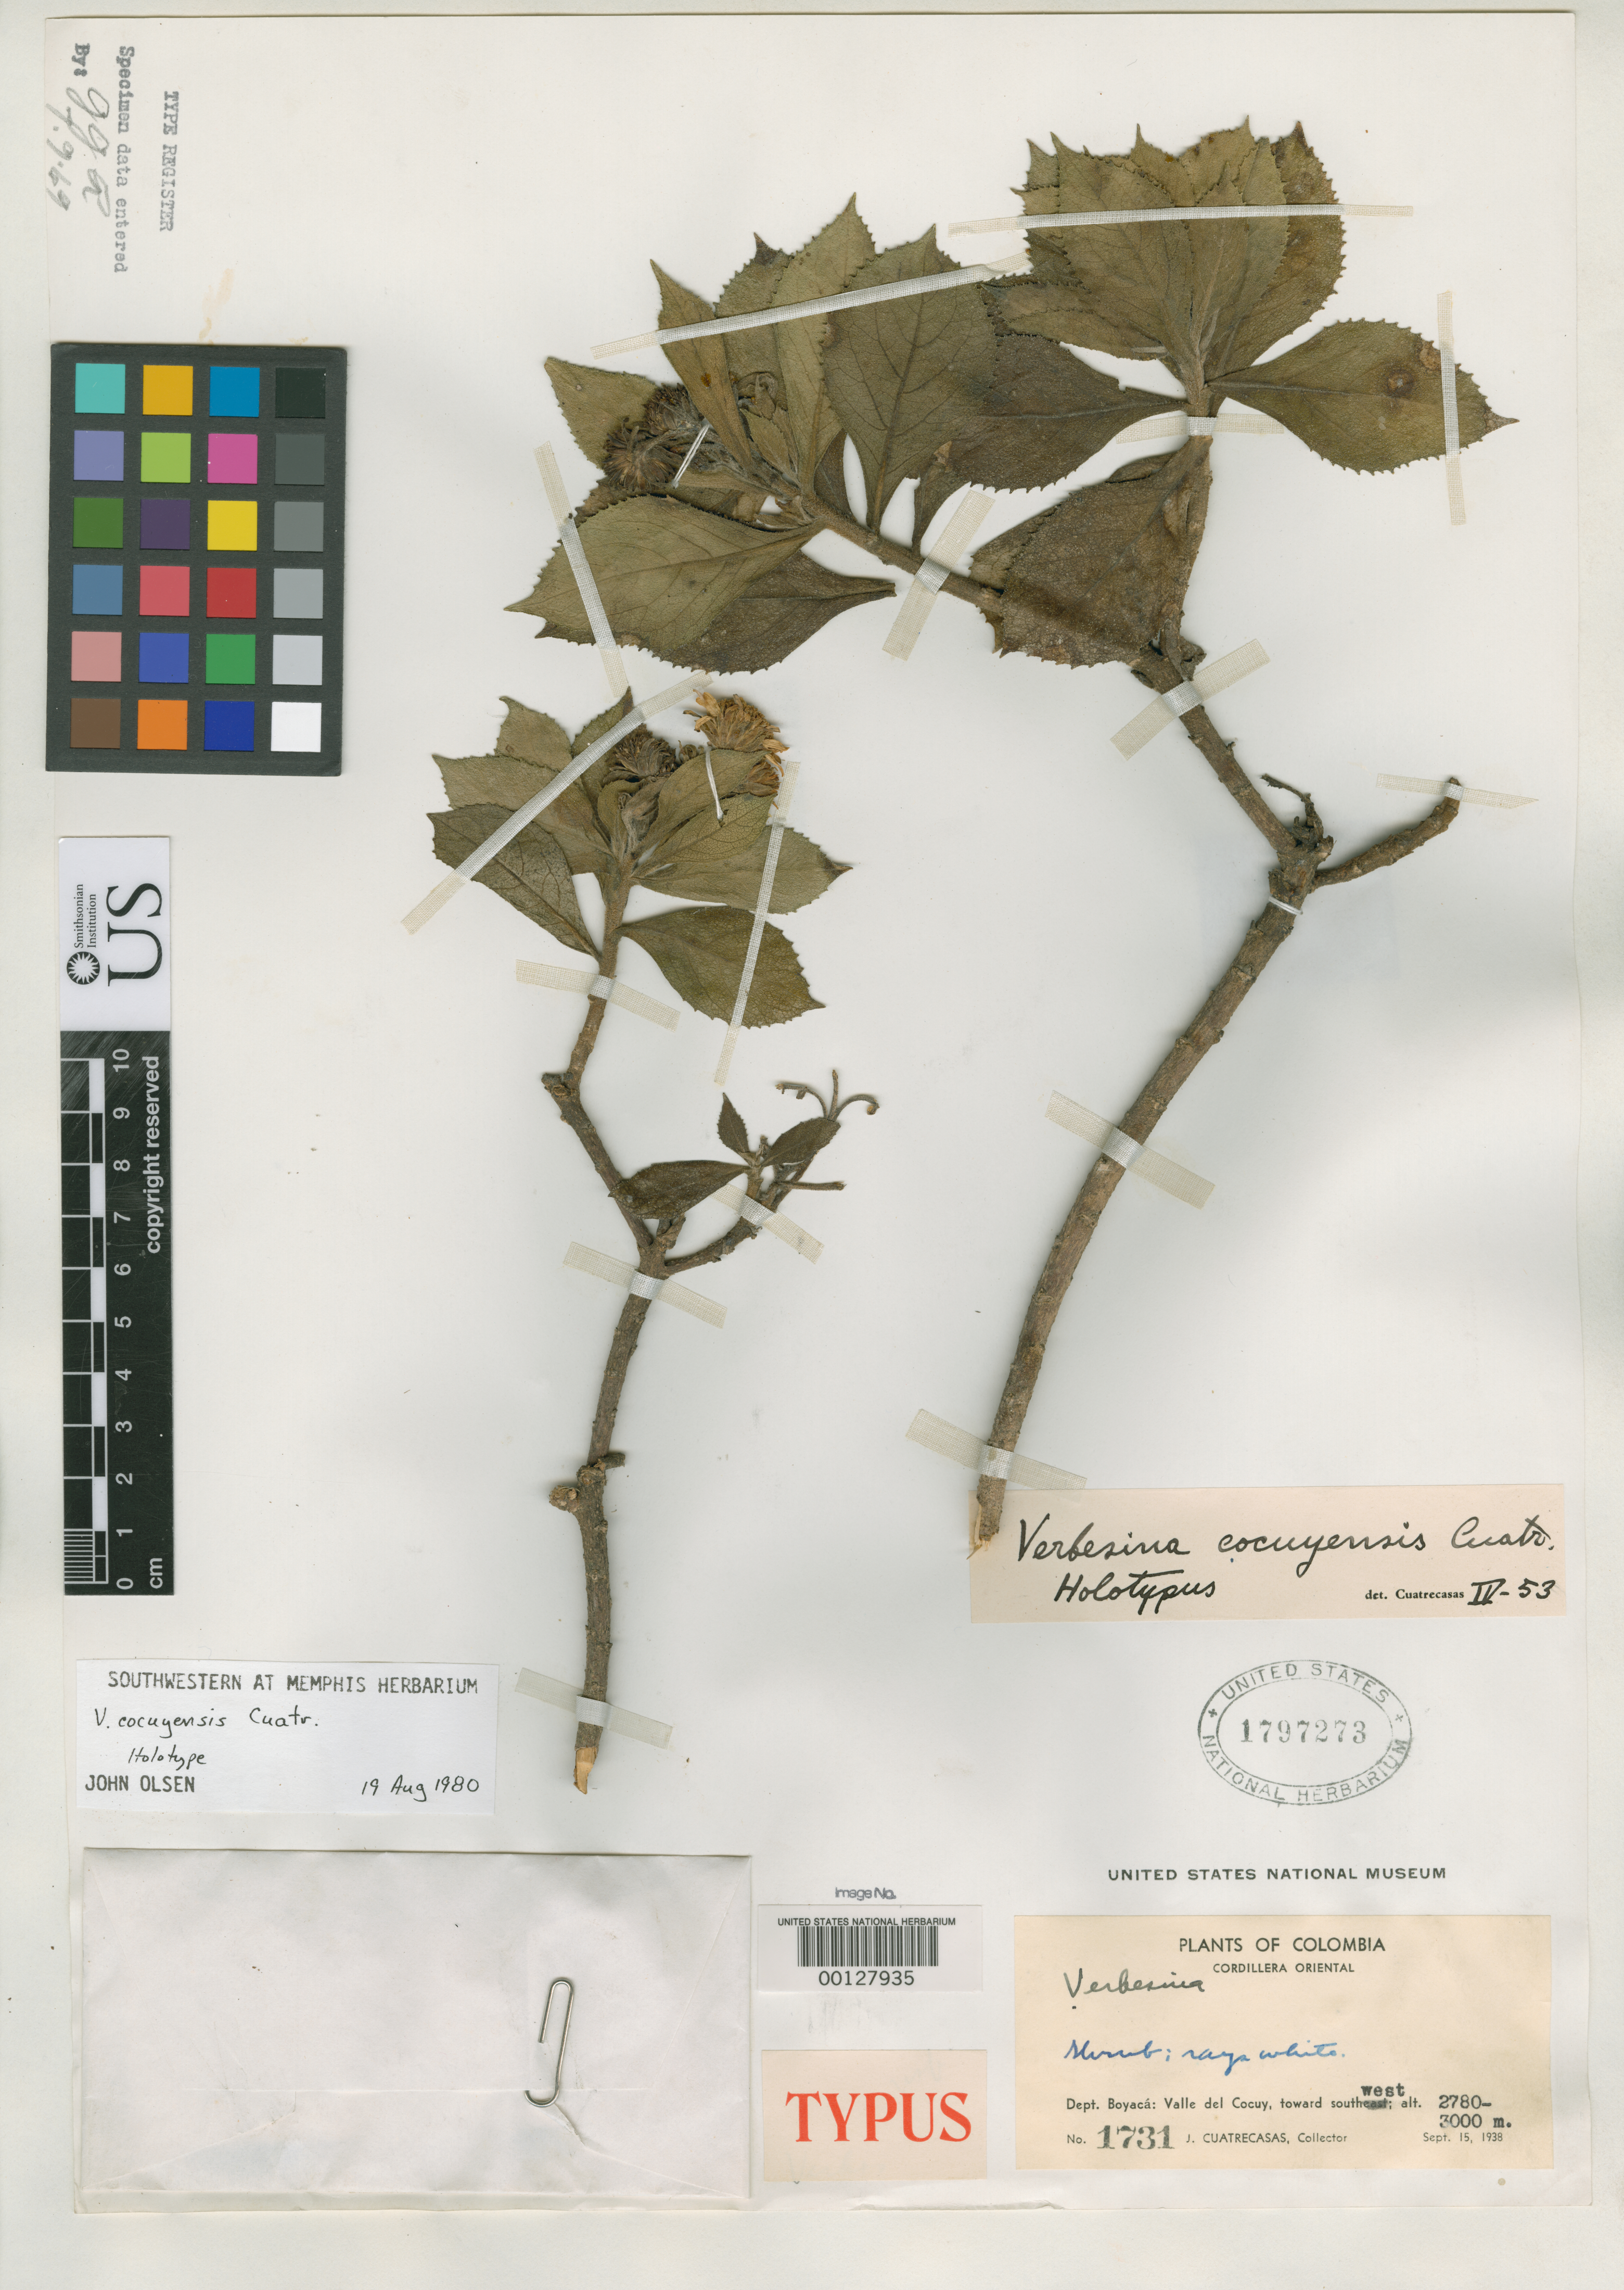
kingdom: Plantae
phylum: Tracheophyta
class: Magnoliopsida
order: Asterales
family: Asteraceae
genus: Verbesina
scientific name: Verbesina cocuyensis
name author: Cuatrec.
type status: Holotype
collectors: J. Cuatrecasas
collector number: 1731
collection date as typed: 15 Sep 1938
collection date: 1938-09-15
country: Colombia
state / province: Boyacá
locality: Valle del Cocuy.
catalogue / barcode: US 1797273